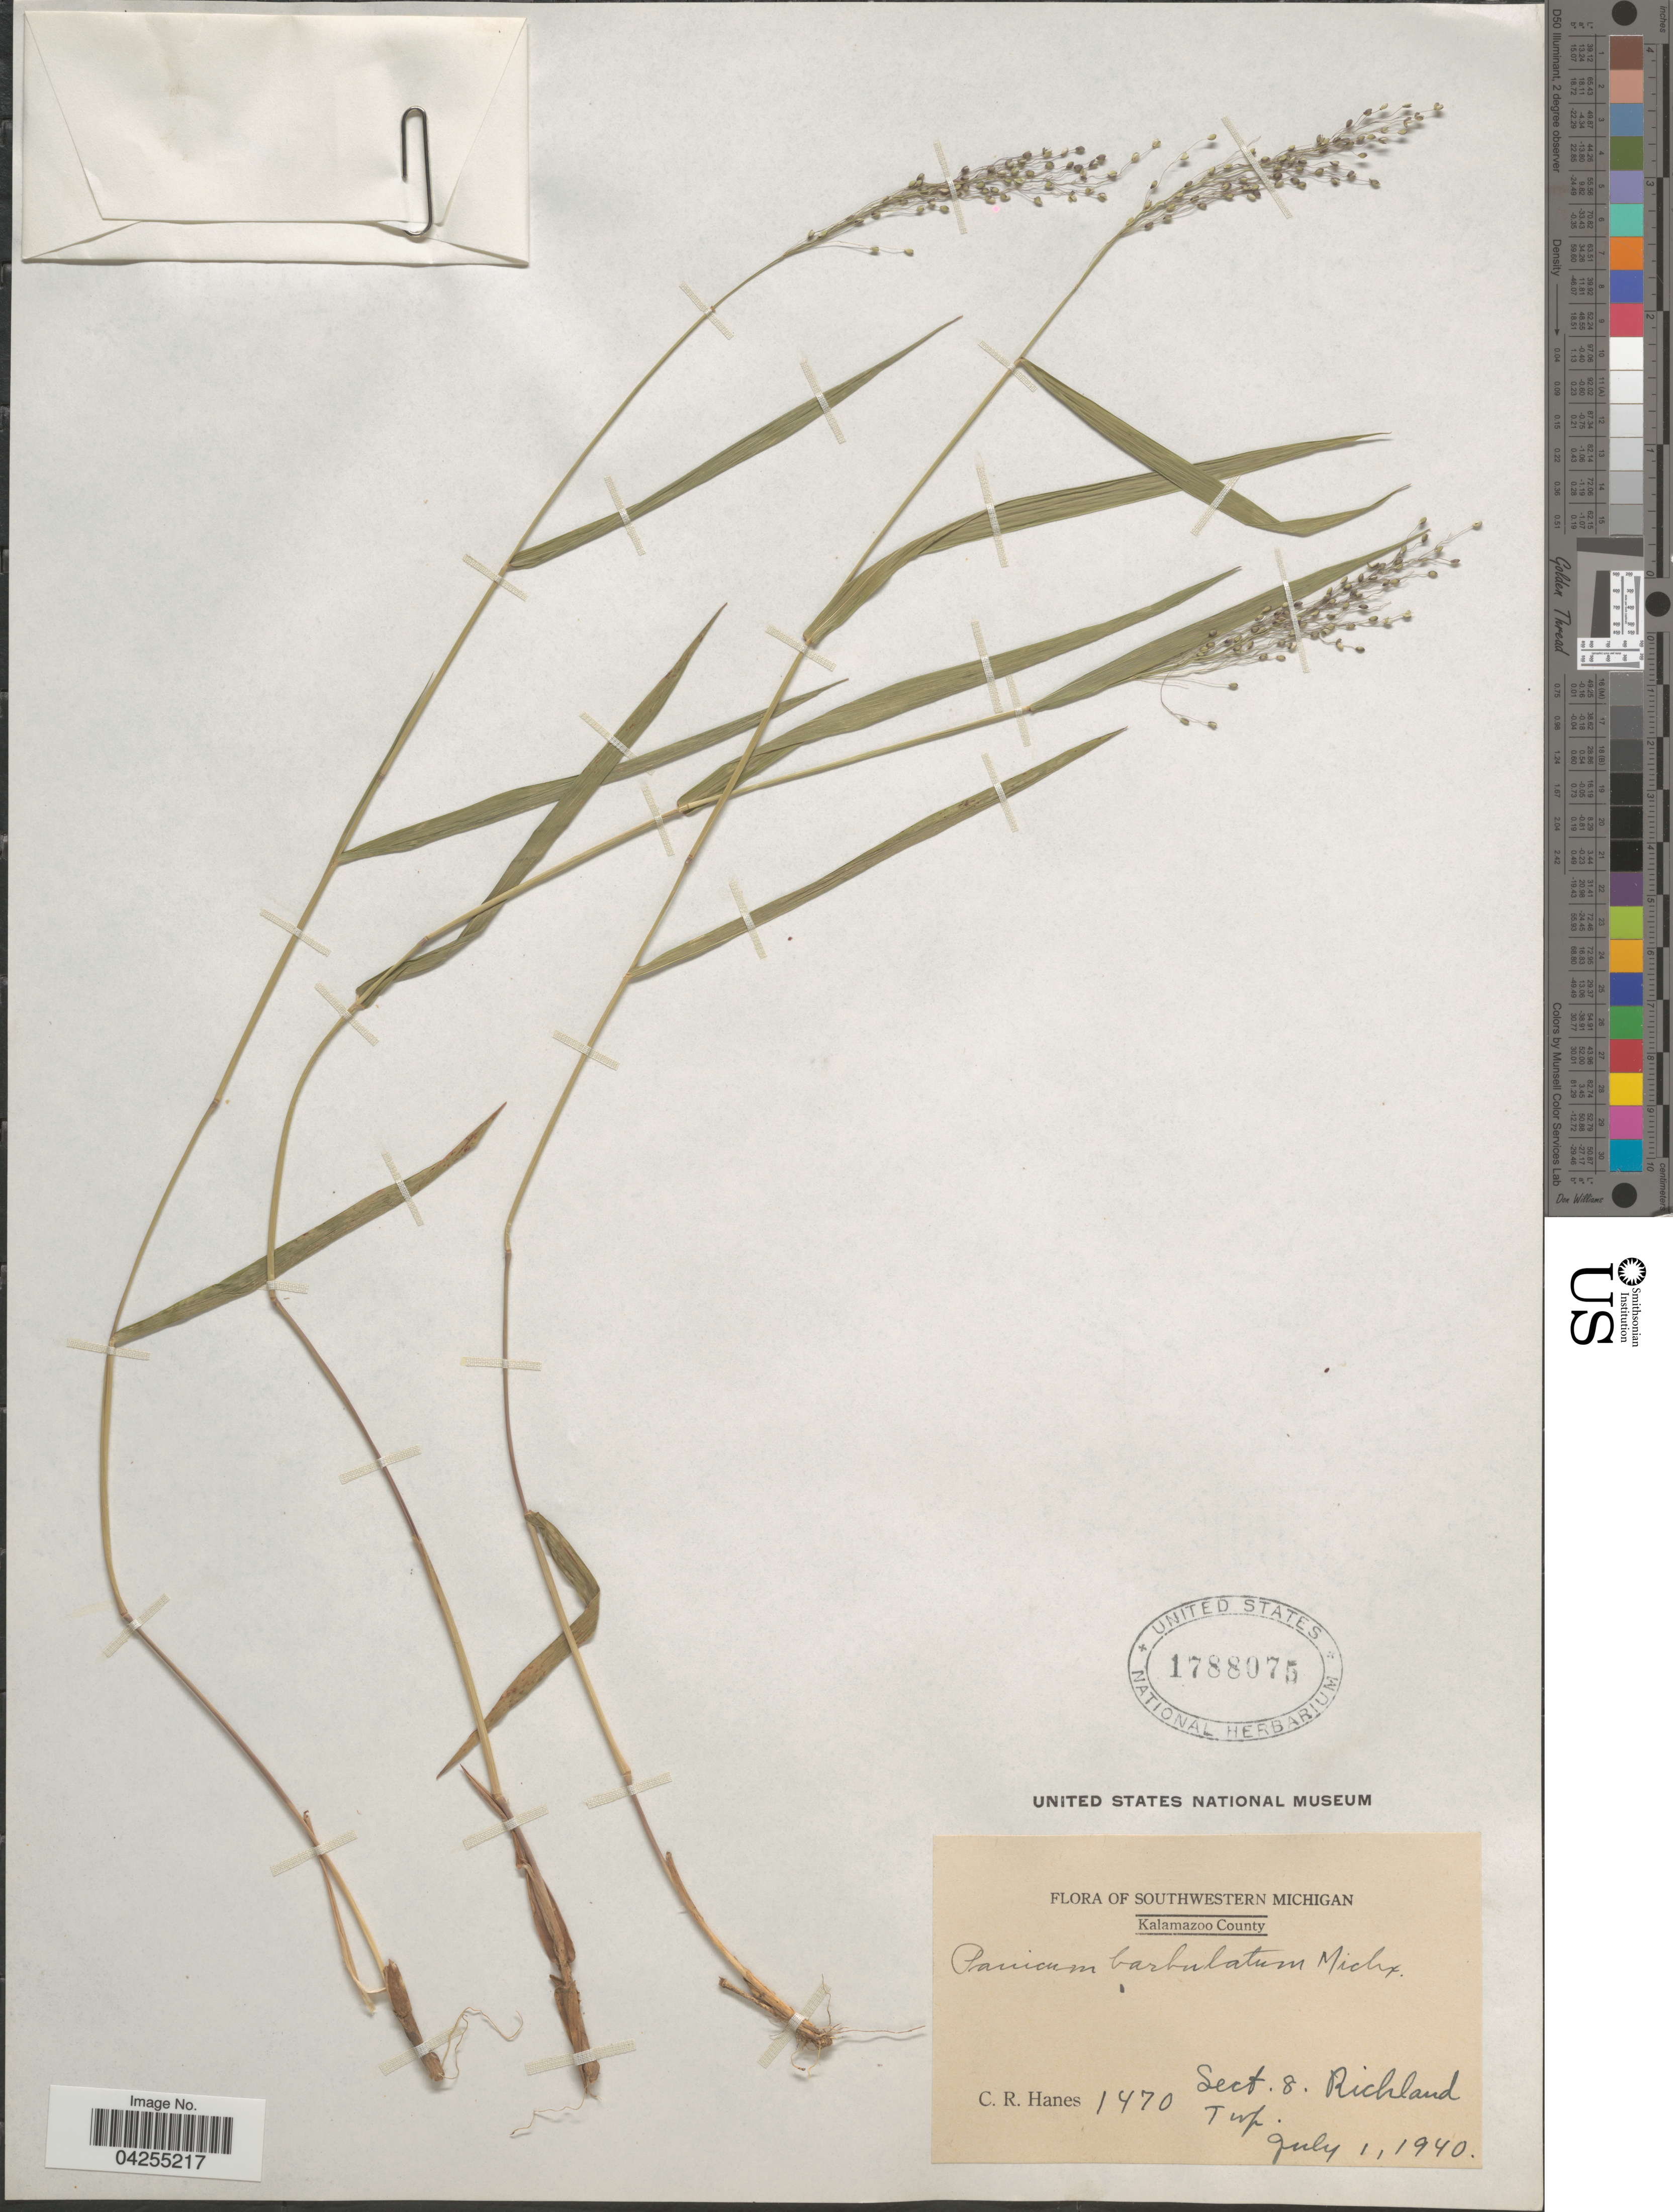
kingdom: Plantae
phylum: Tracheophyta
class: Liliopsida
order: Poales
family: Poaceae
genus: Dichanthelium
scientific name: Dichanthelium dichotomum var. dichotomum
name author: (L.) Gould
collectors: C. Hanes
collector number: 1470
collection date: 1940-07-01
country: United States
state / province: Michigan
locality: Southwestern Michigan. Kalamazoo County. Sect. 8. Richland Twp.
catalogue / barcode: US 1788075